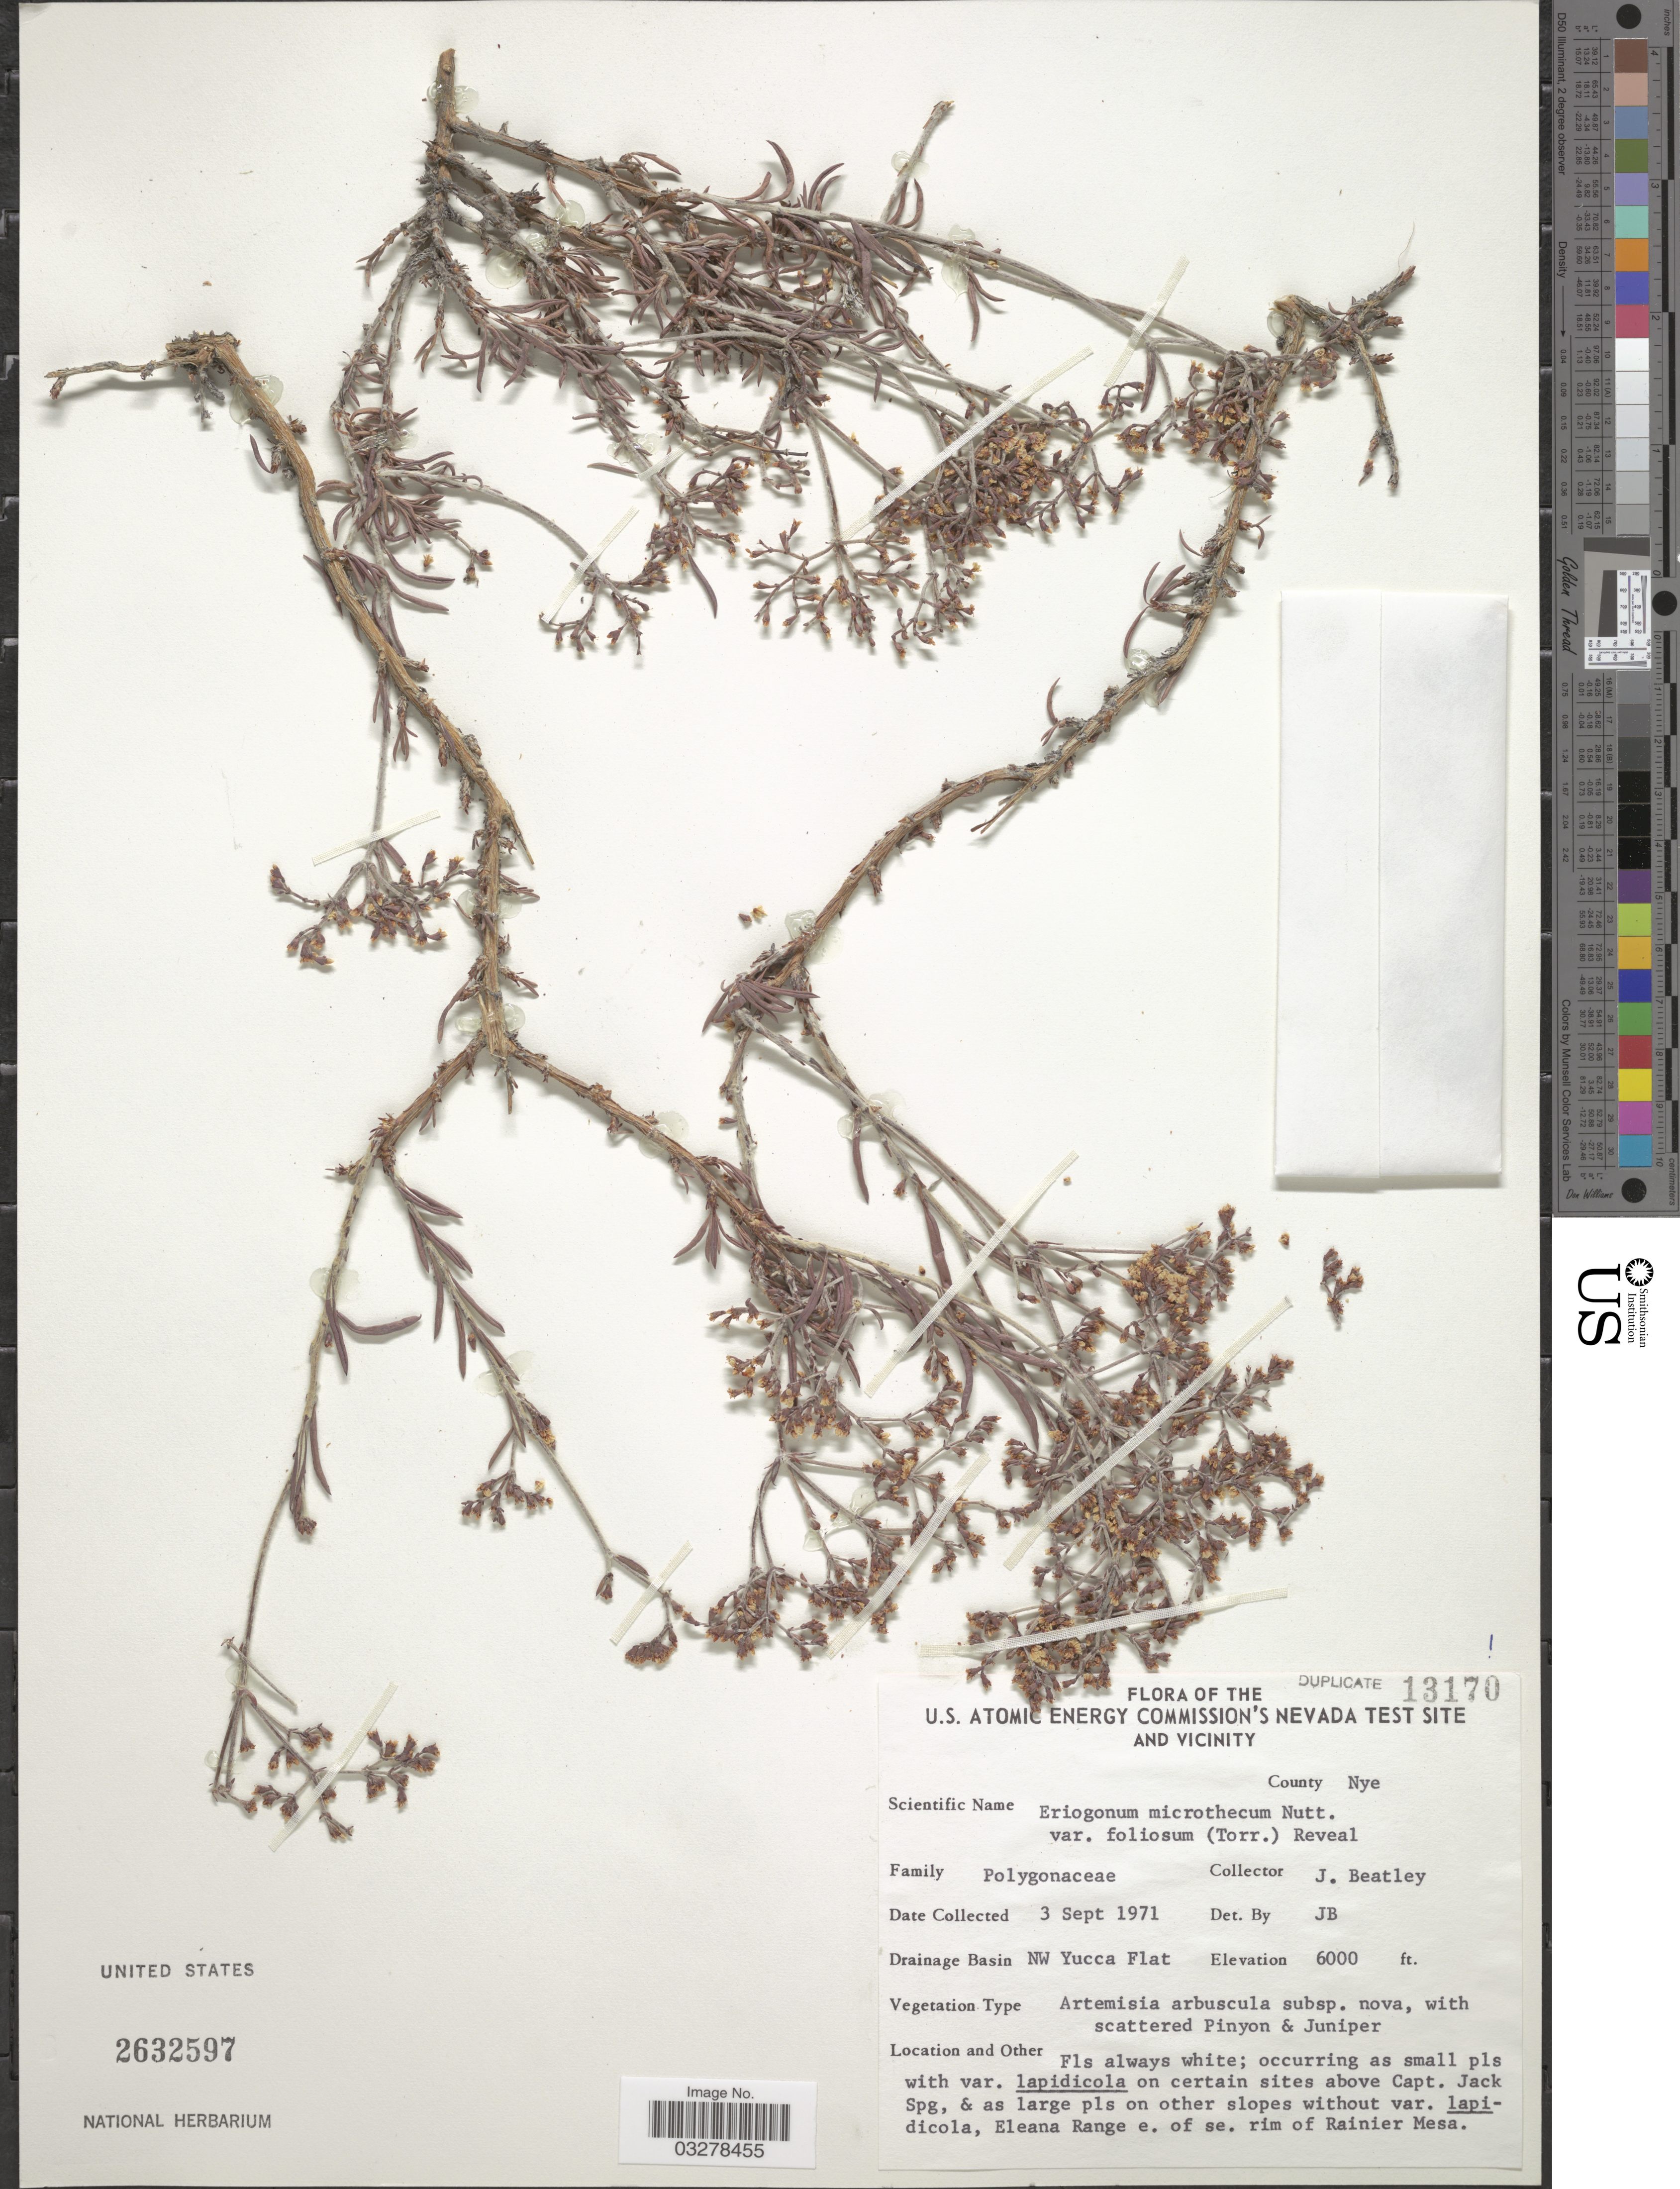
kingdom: Plantae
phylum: Tracheophyta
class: Magnoliopsida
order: Caryophyllales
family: Polygonaceae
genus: Eriogonum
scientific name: Eriogonum microtheca var. foliosum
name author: (Torr. & A. Gray) Reveal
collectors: J. C. Beatley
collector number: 13170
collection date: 1971-09-03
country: United States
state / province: Nevada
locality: U.S. Atomic Energy Commission's Nevada Test Site and Vicinity. County Nye. Drainage Basin NW Yucca Flat. On certain sites above Capt. Jack Spg. Eleana Range e. of se. rim of Rainier Mesa.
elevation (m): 1829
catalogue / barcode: US 2632597